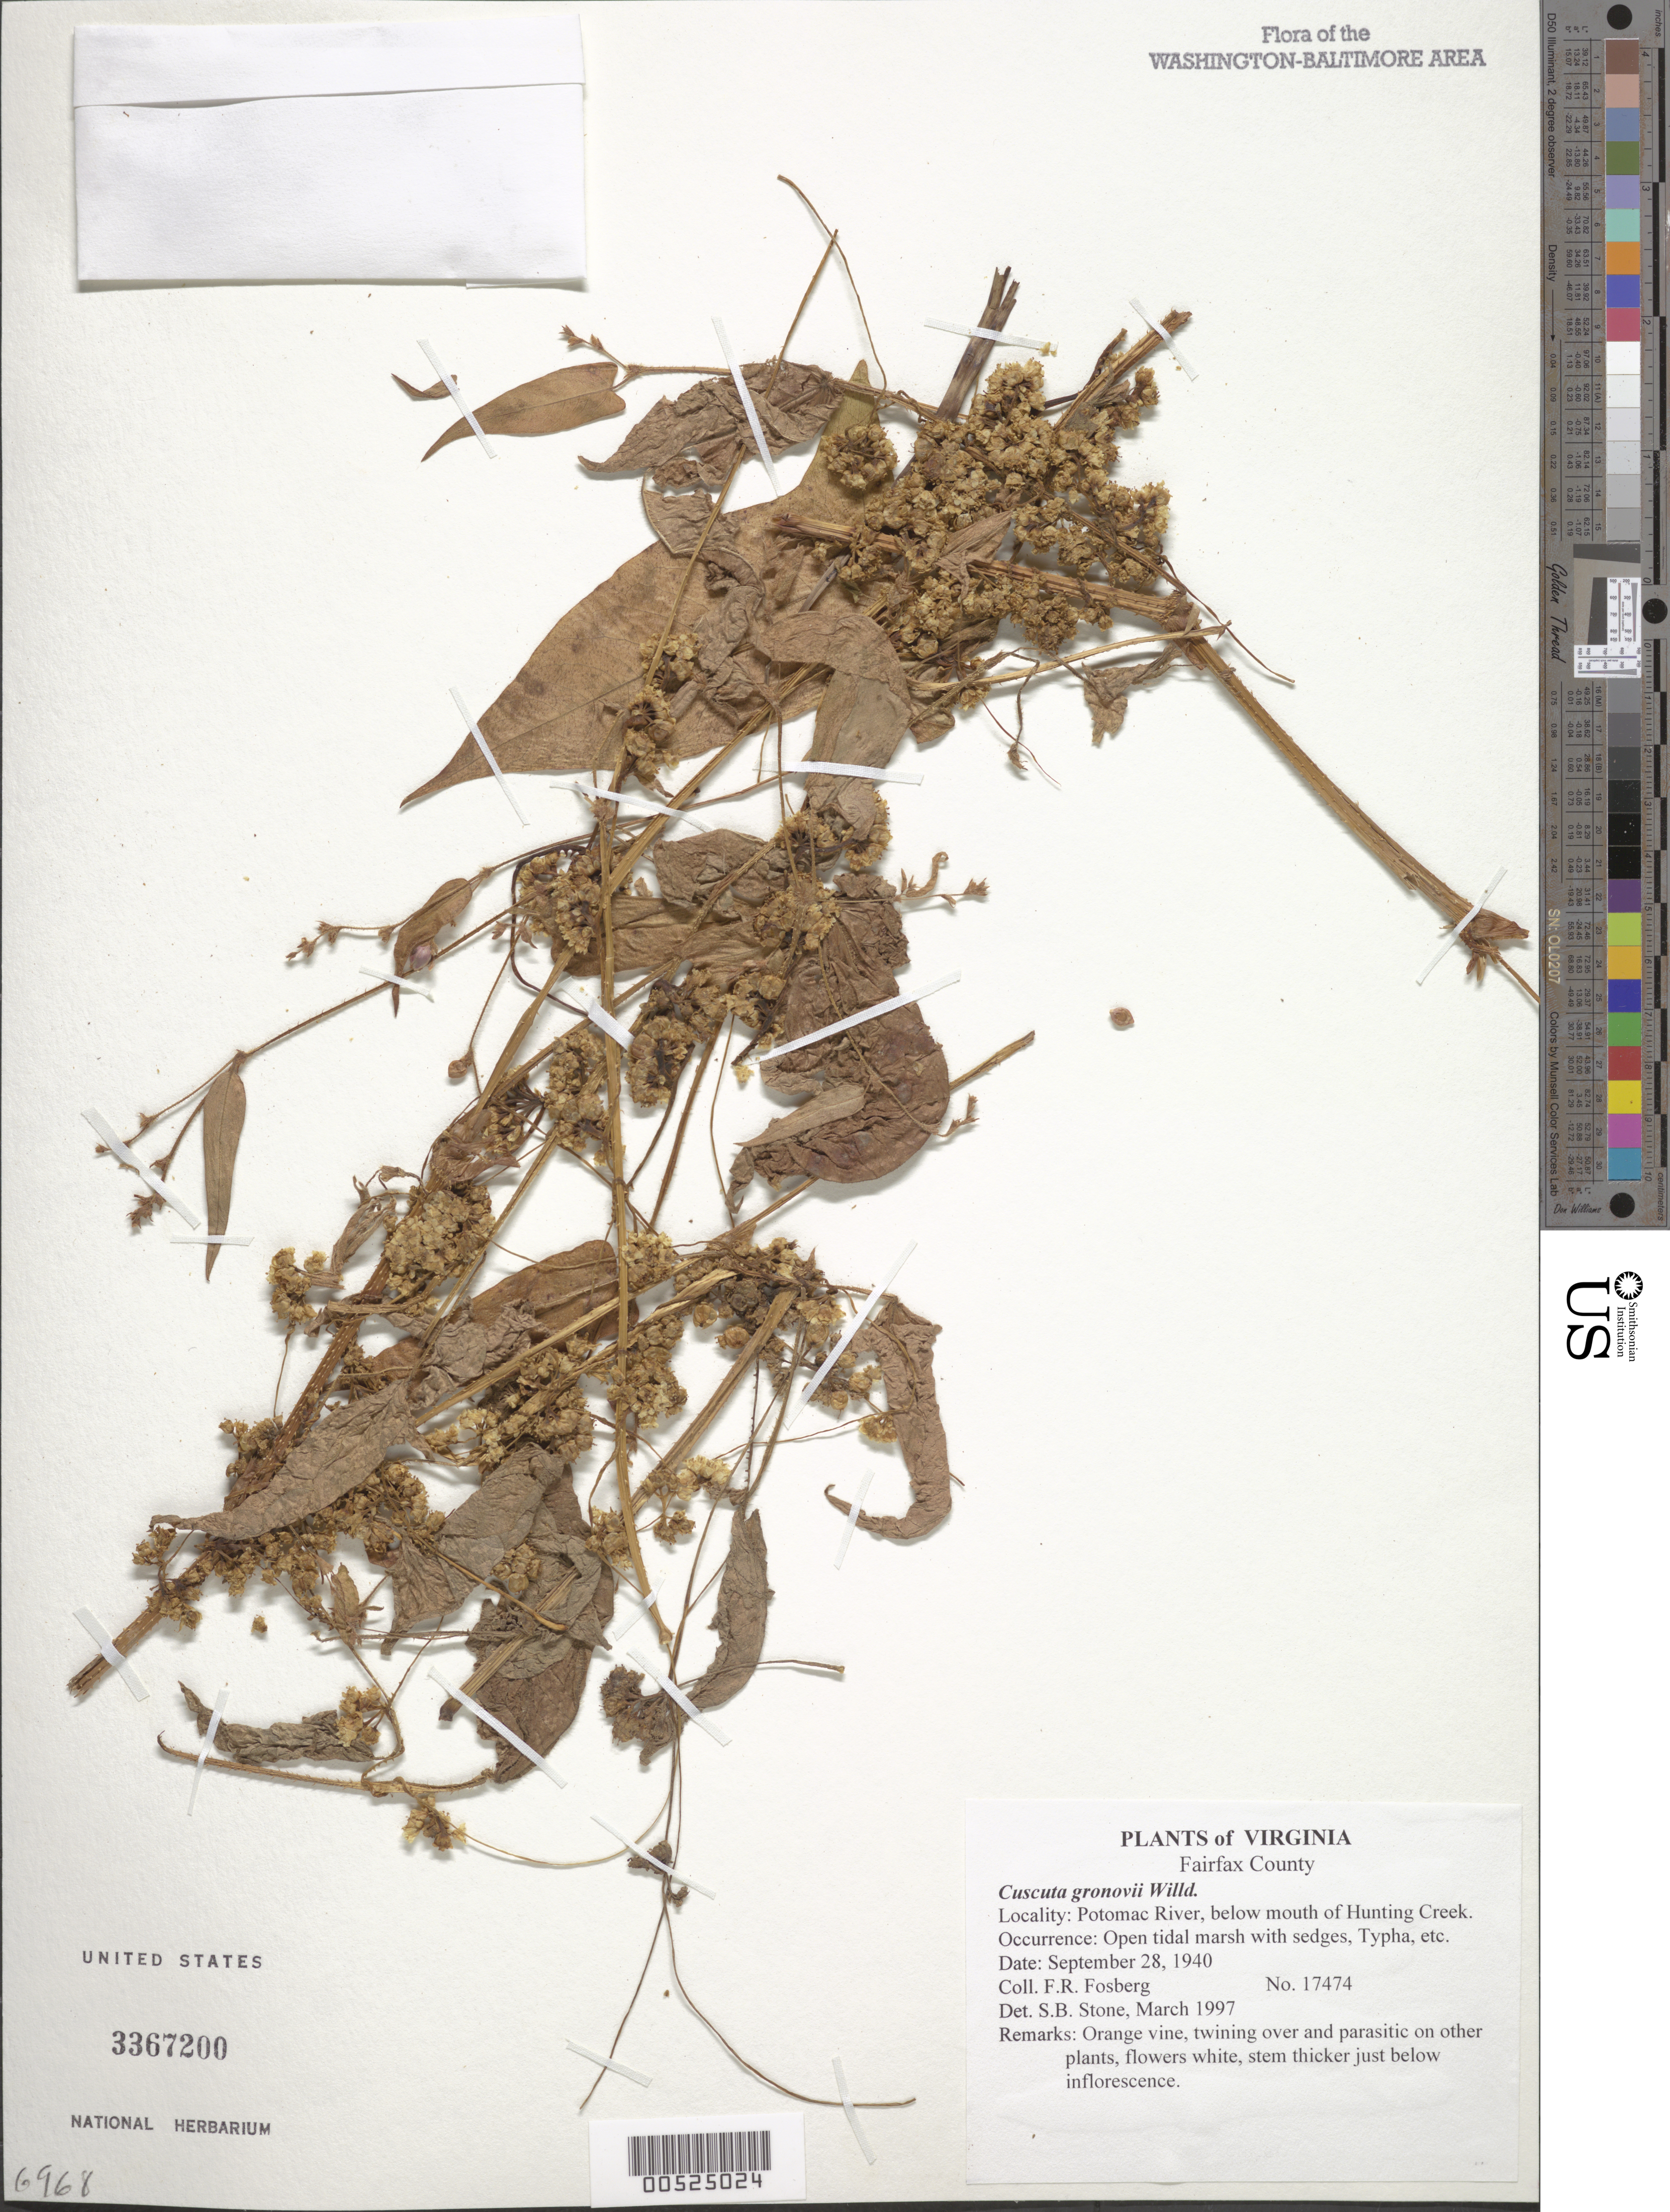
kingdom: Plantae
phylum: Tracheophyta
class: Magnoliopsida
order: Solanales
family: Convolvulaceae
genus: Cuscuta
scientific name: Cuscuta gronovii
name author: Willd. ex Schult.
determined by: Stone, S. B.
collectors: F. R. Fosberg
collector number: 17474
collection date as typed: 28 Sep 1939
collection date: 1939-09-28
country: United States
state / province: Virginia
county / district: Fairfax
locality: Potomac River, below mouth of Hunting Creek.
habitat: Open tidal marsh with sedges, Typha, etc.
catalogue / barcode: US 3367200